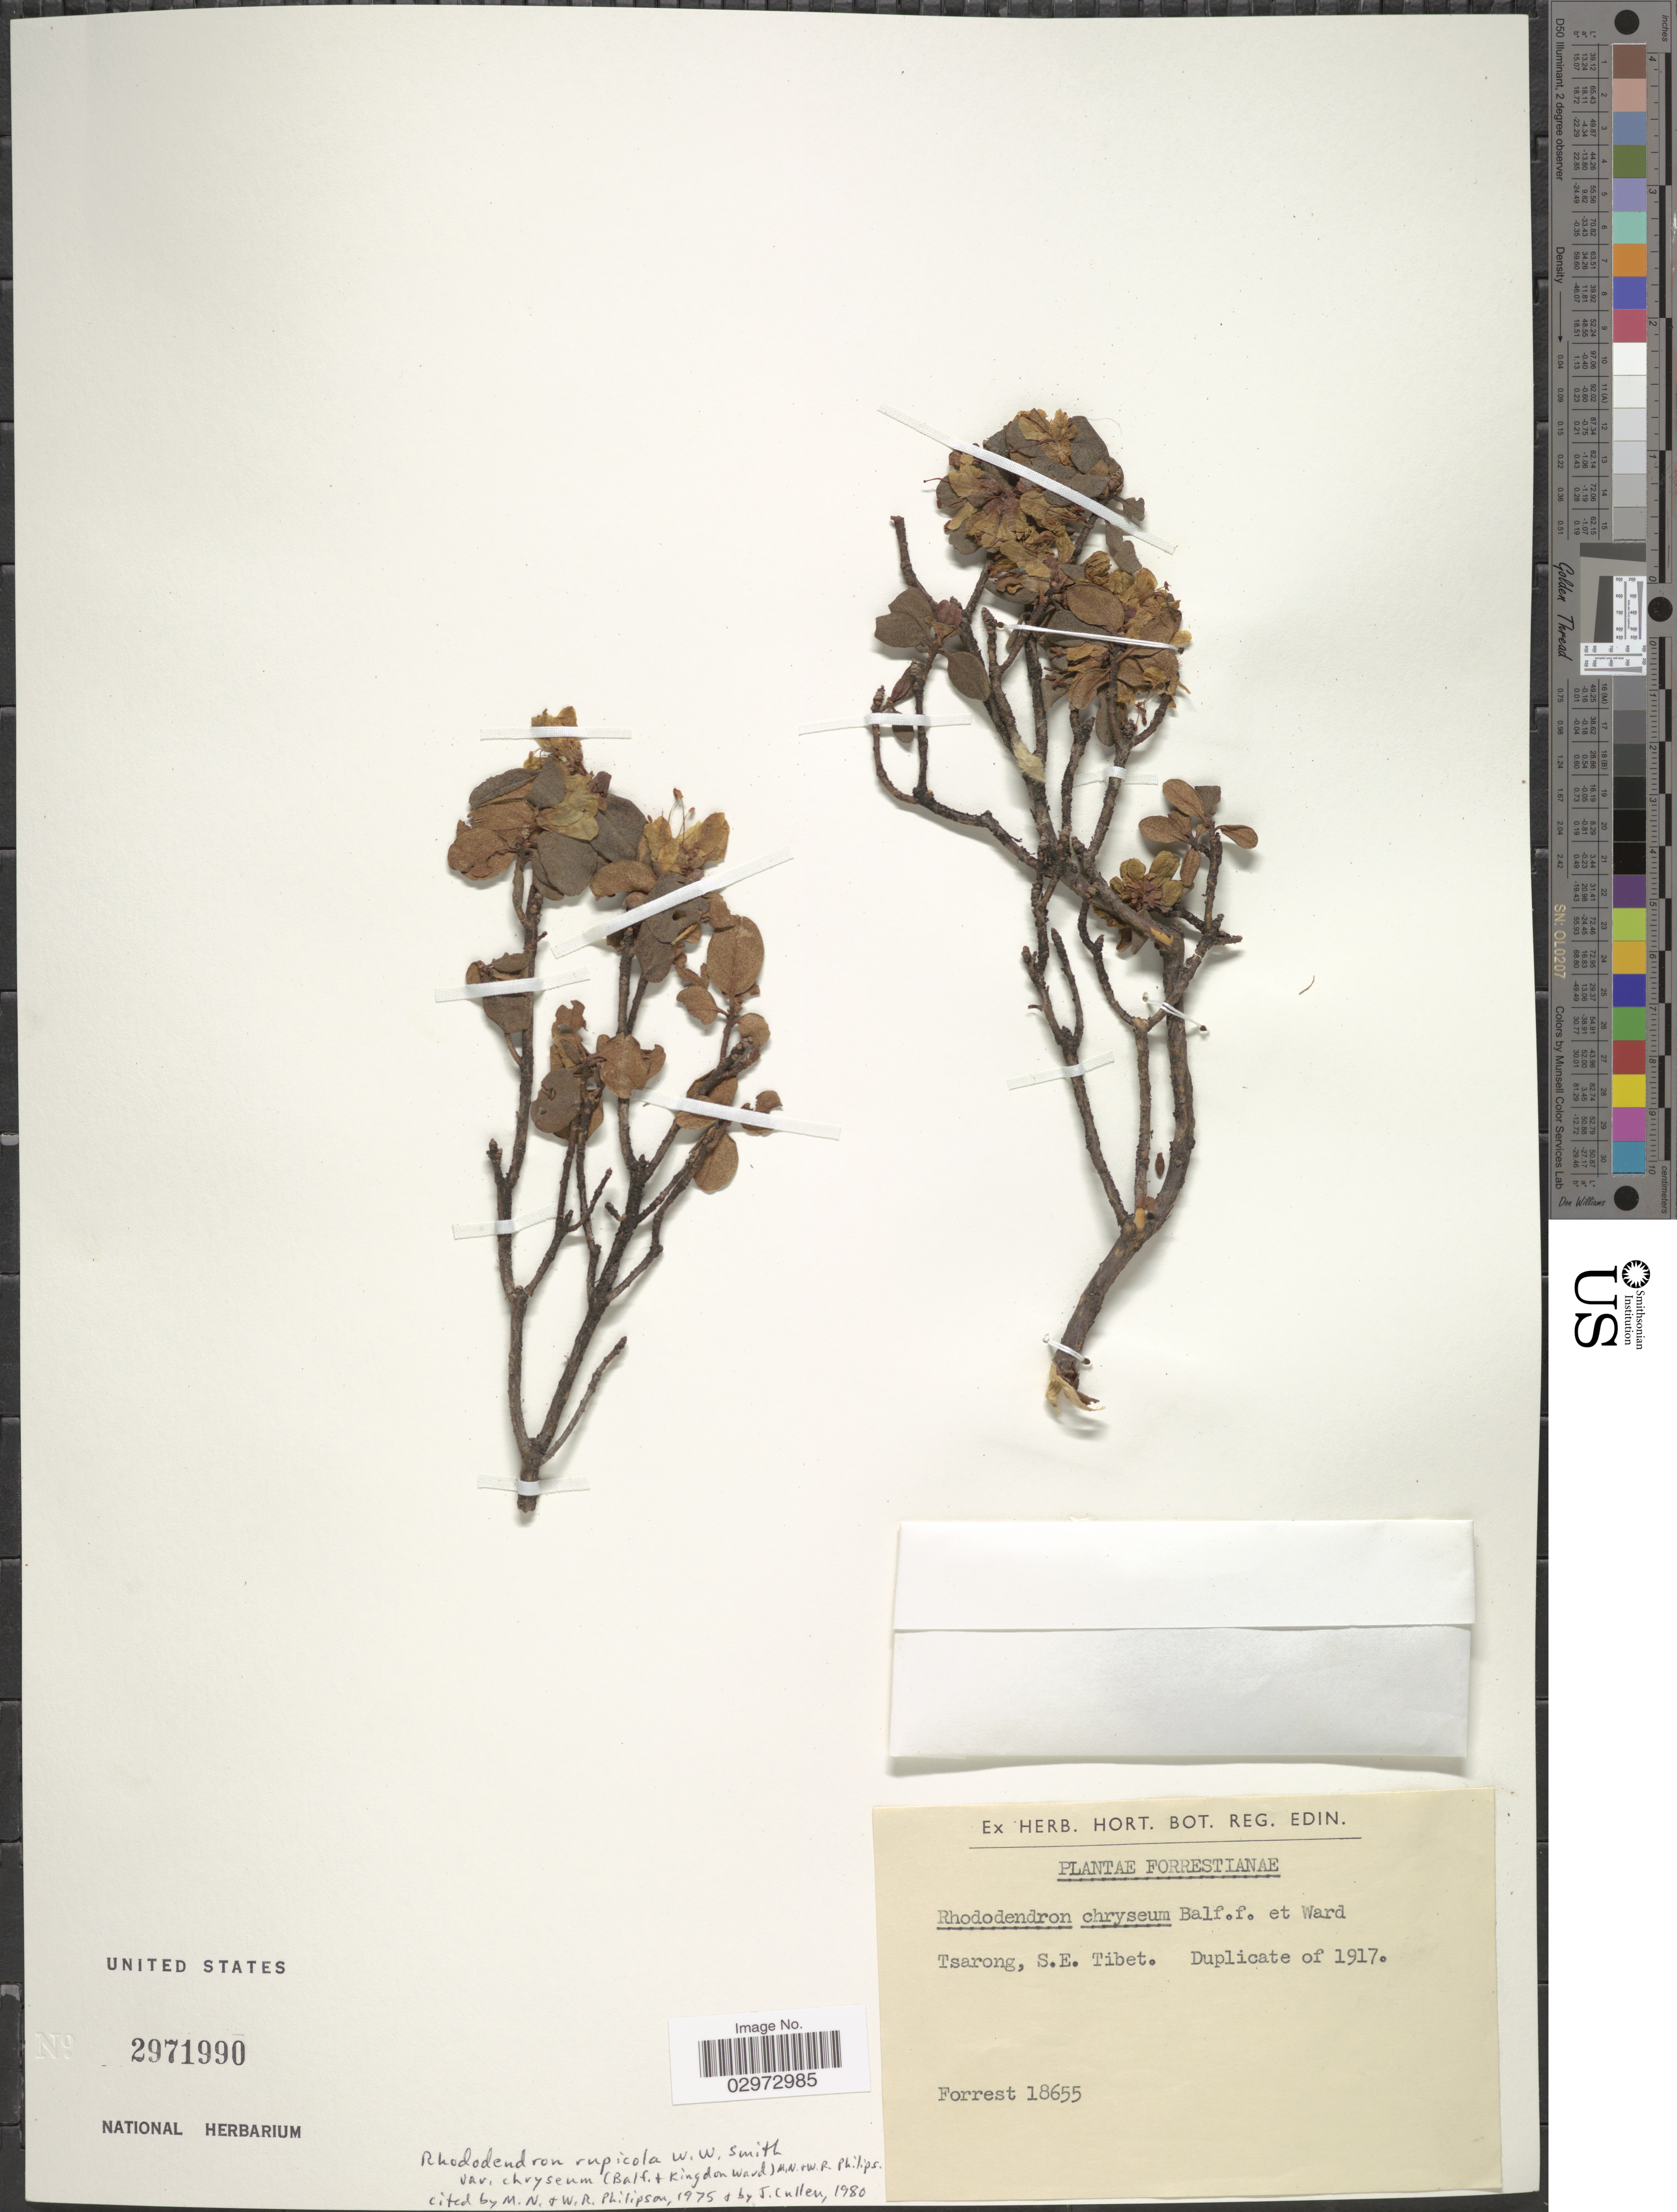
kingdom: Plantae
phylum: Tracheophyta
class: Magnoliopsida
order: Ericales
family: Ericaceae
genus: Rhododendron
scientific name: Rhododendron rupicola var. chryseum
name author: (Balf. f. & Kingdon-Ward) Philipson & M. N. Philipson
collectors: -. Forrest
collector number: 18655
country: China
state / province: Xizang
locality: Tsarong, S.E. Tibet.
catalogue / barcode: US 2971990